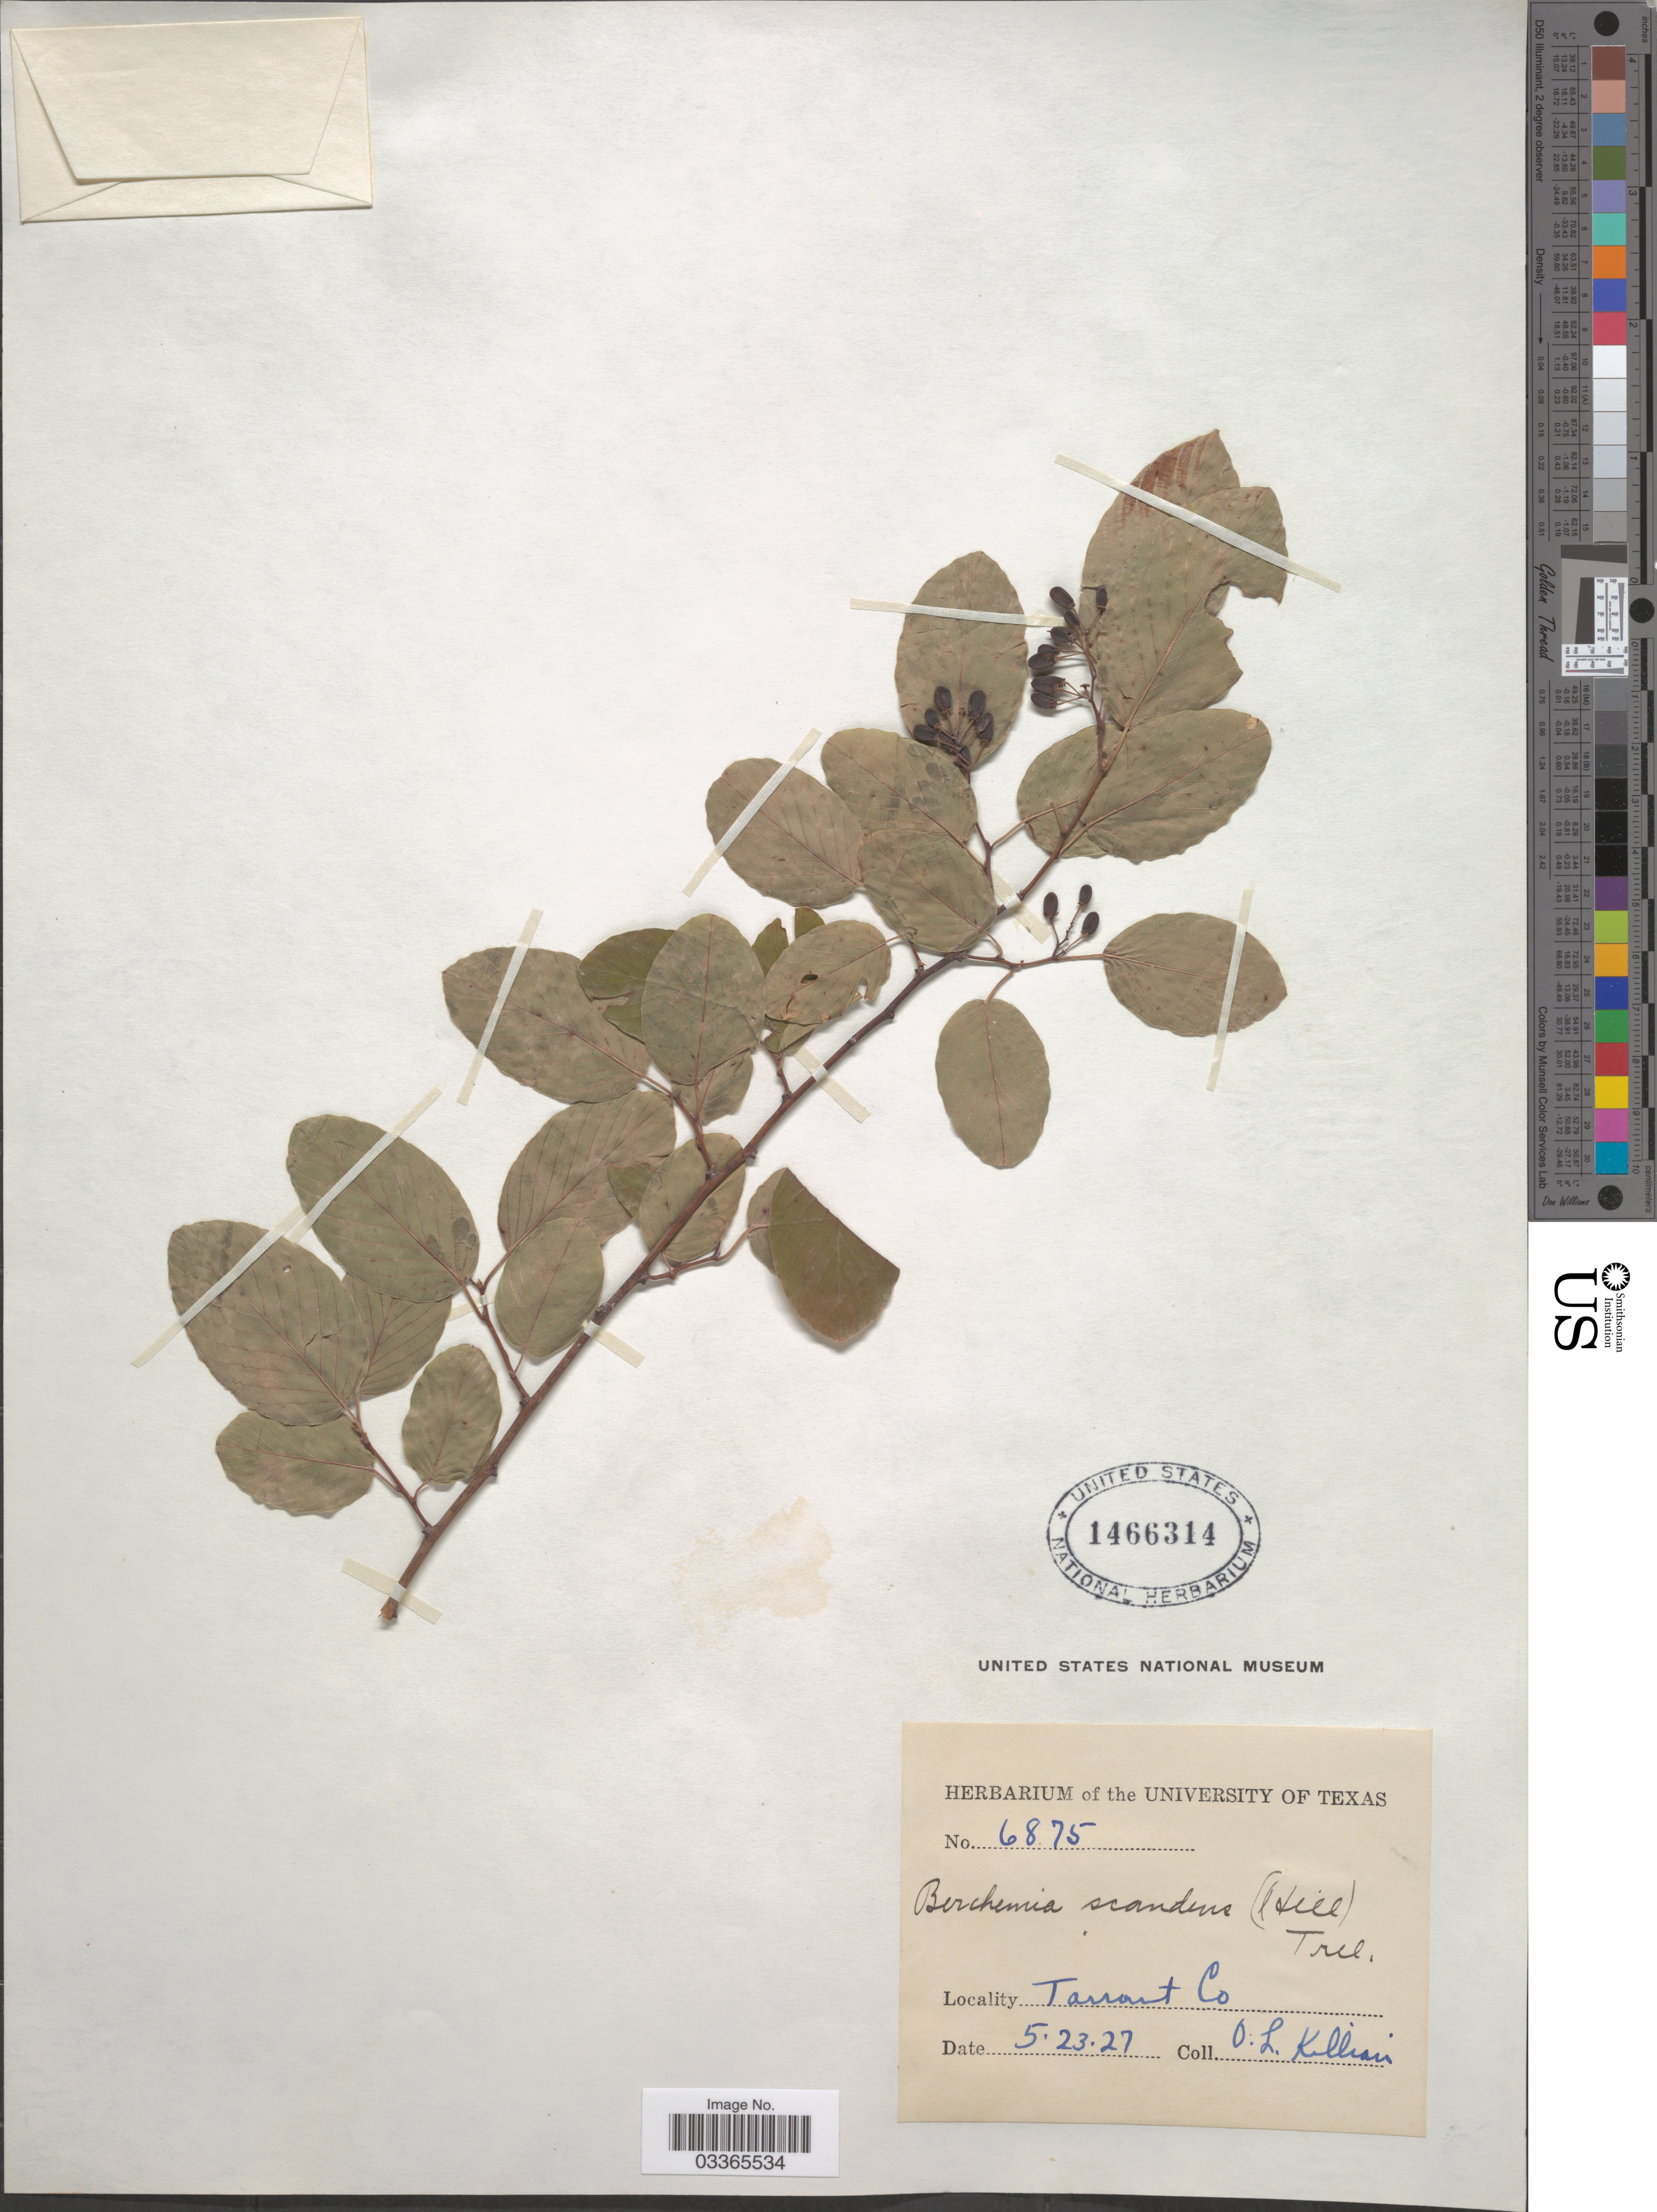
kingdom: Plantae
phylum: Tracheophyta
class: Magnoliopsida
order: Rosales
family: Rhamnaceae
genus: Berchemia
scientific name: Berchemia scandens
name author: (Hill) K. Koch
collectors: O. Killian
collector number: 6875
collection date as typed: Transcribed d/m/y: 23/5/27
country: United States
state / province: Texas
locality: Tarrant Co.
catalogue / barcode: US 1466314